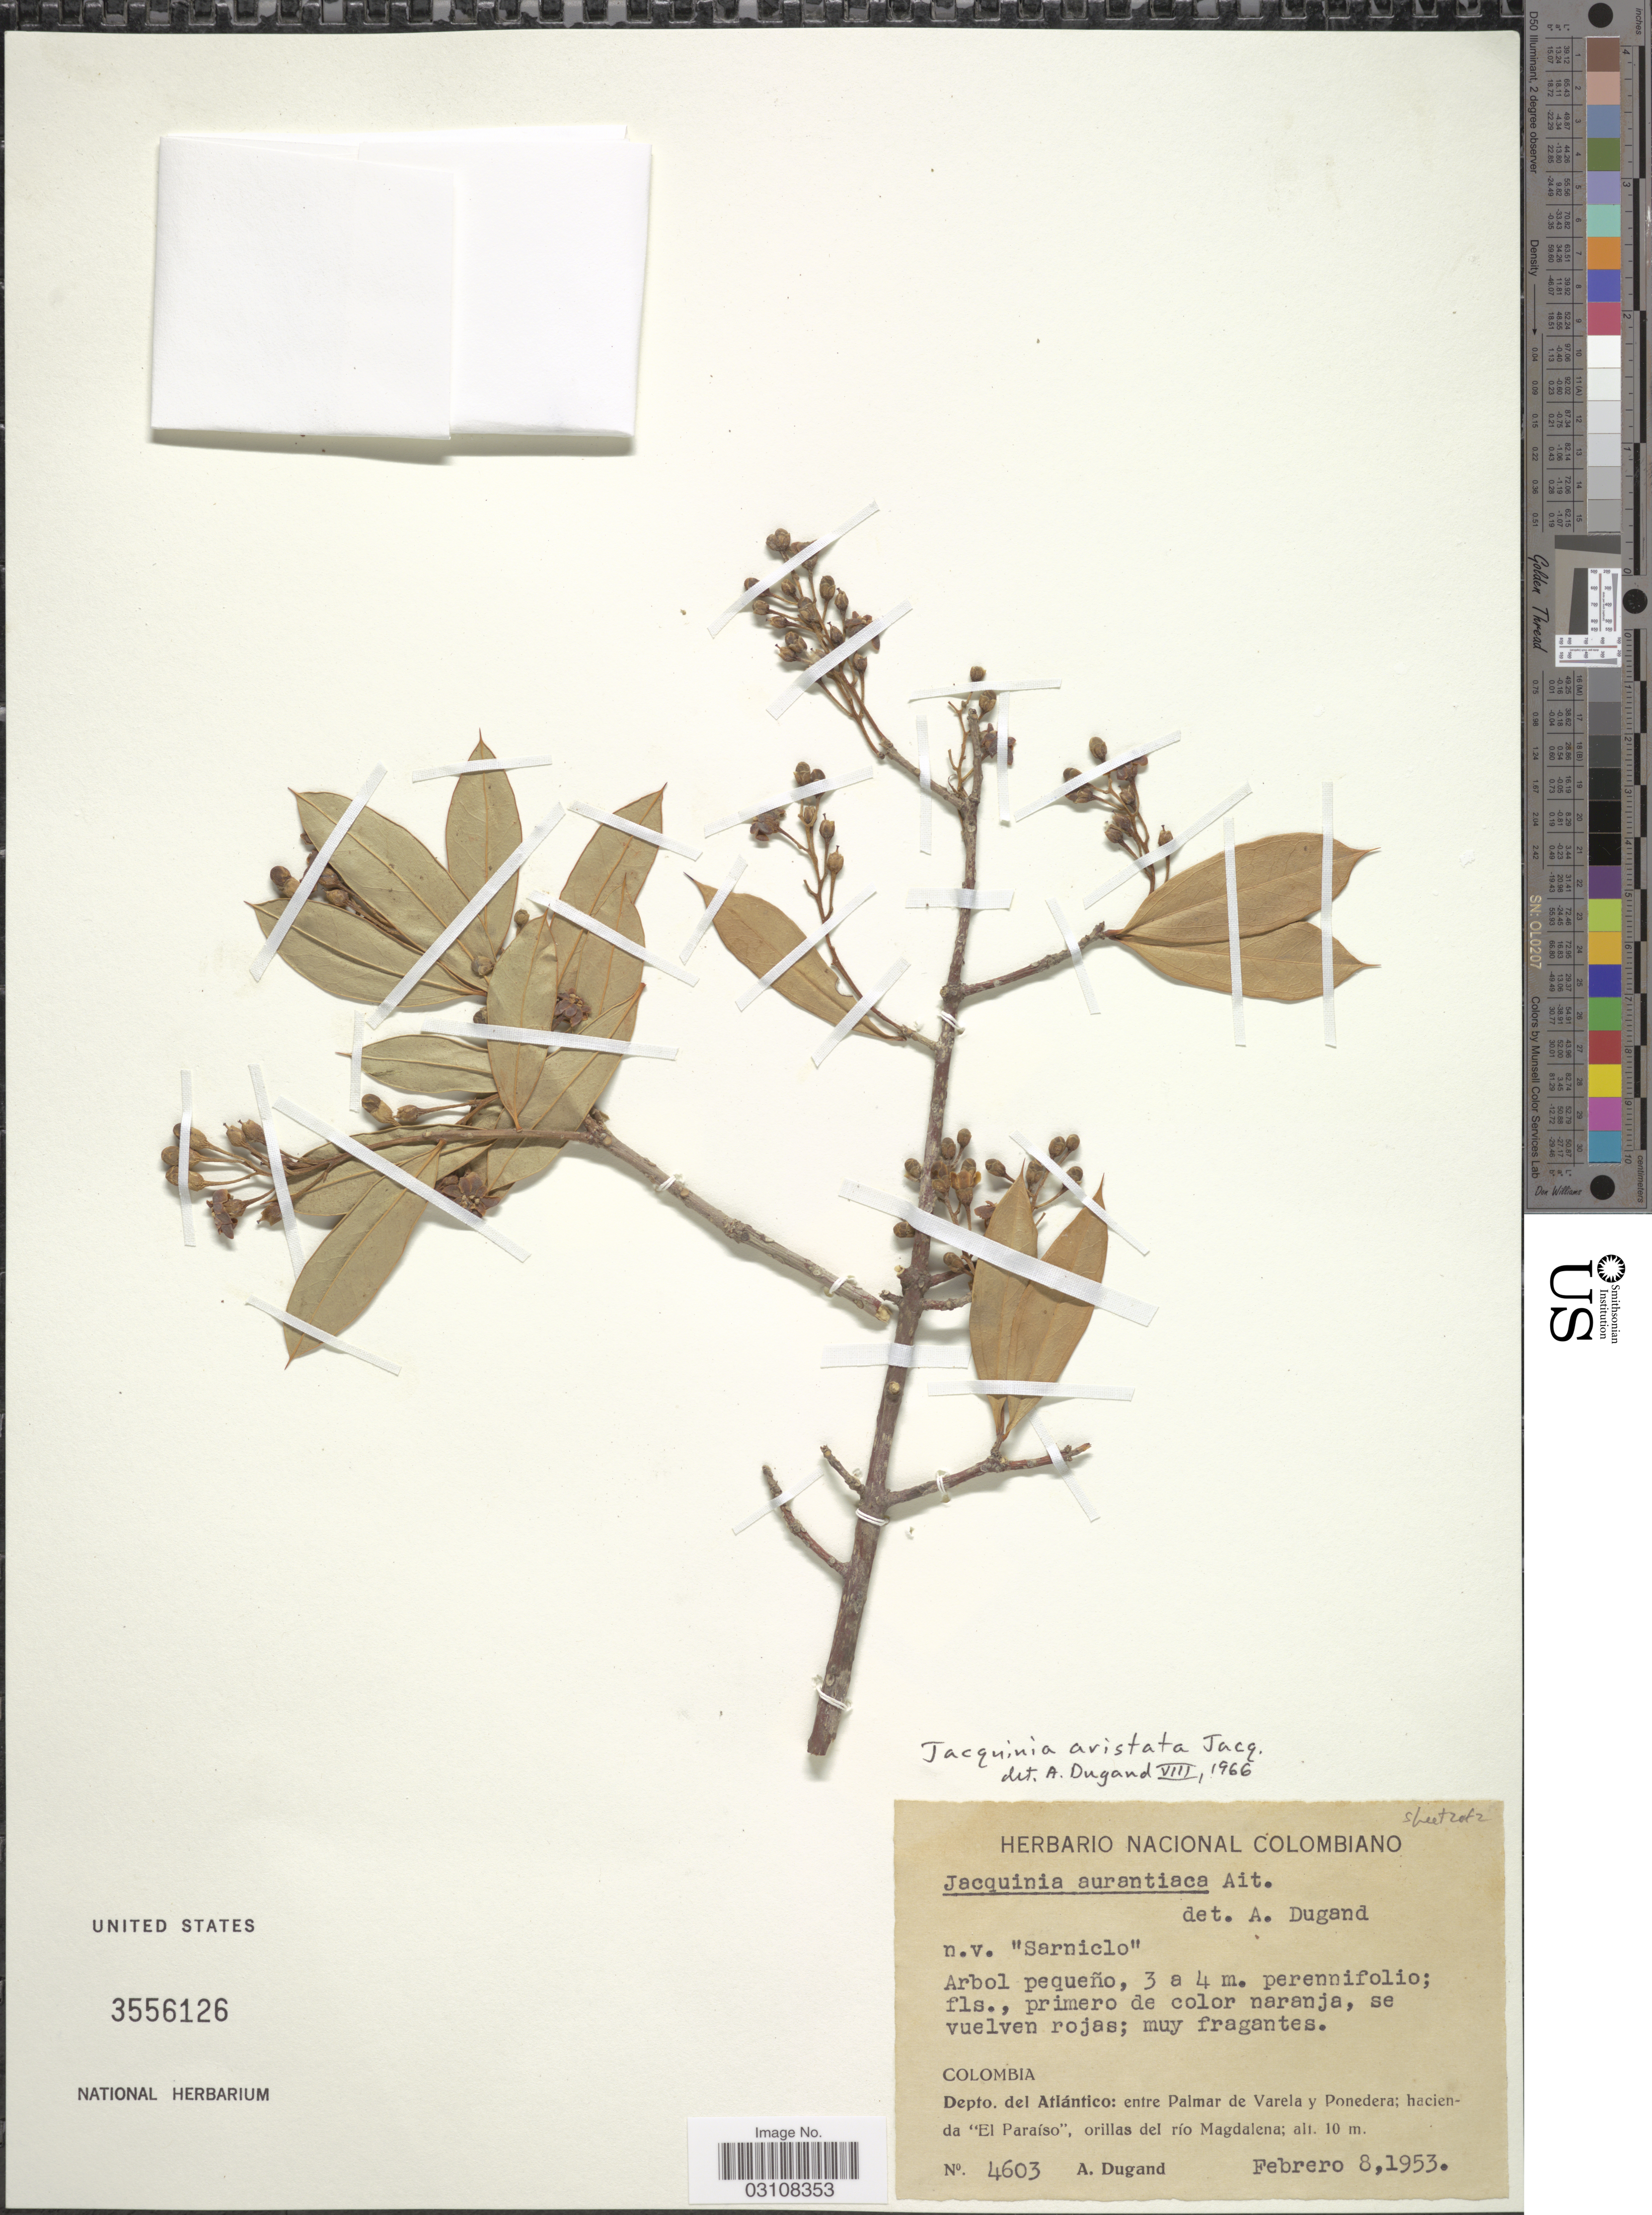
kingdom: Plantae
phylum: Tracheophyta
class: Magnoliopsida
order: Ericales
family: Primulaceae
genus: Bonellia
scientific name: Bonellia frutescens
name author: (Mill.) B. Ståhl & Källersjö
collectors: A. Dugand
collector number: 4603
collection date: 1953-02-08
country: Colombia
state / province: Atlántico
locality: Depto. del Atlántico: entre Palmar de Varela y Pondera; hacienda ' El Paraíso', orillas del río Magdalena.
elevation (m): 10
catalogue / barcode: US 3556126